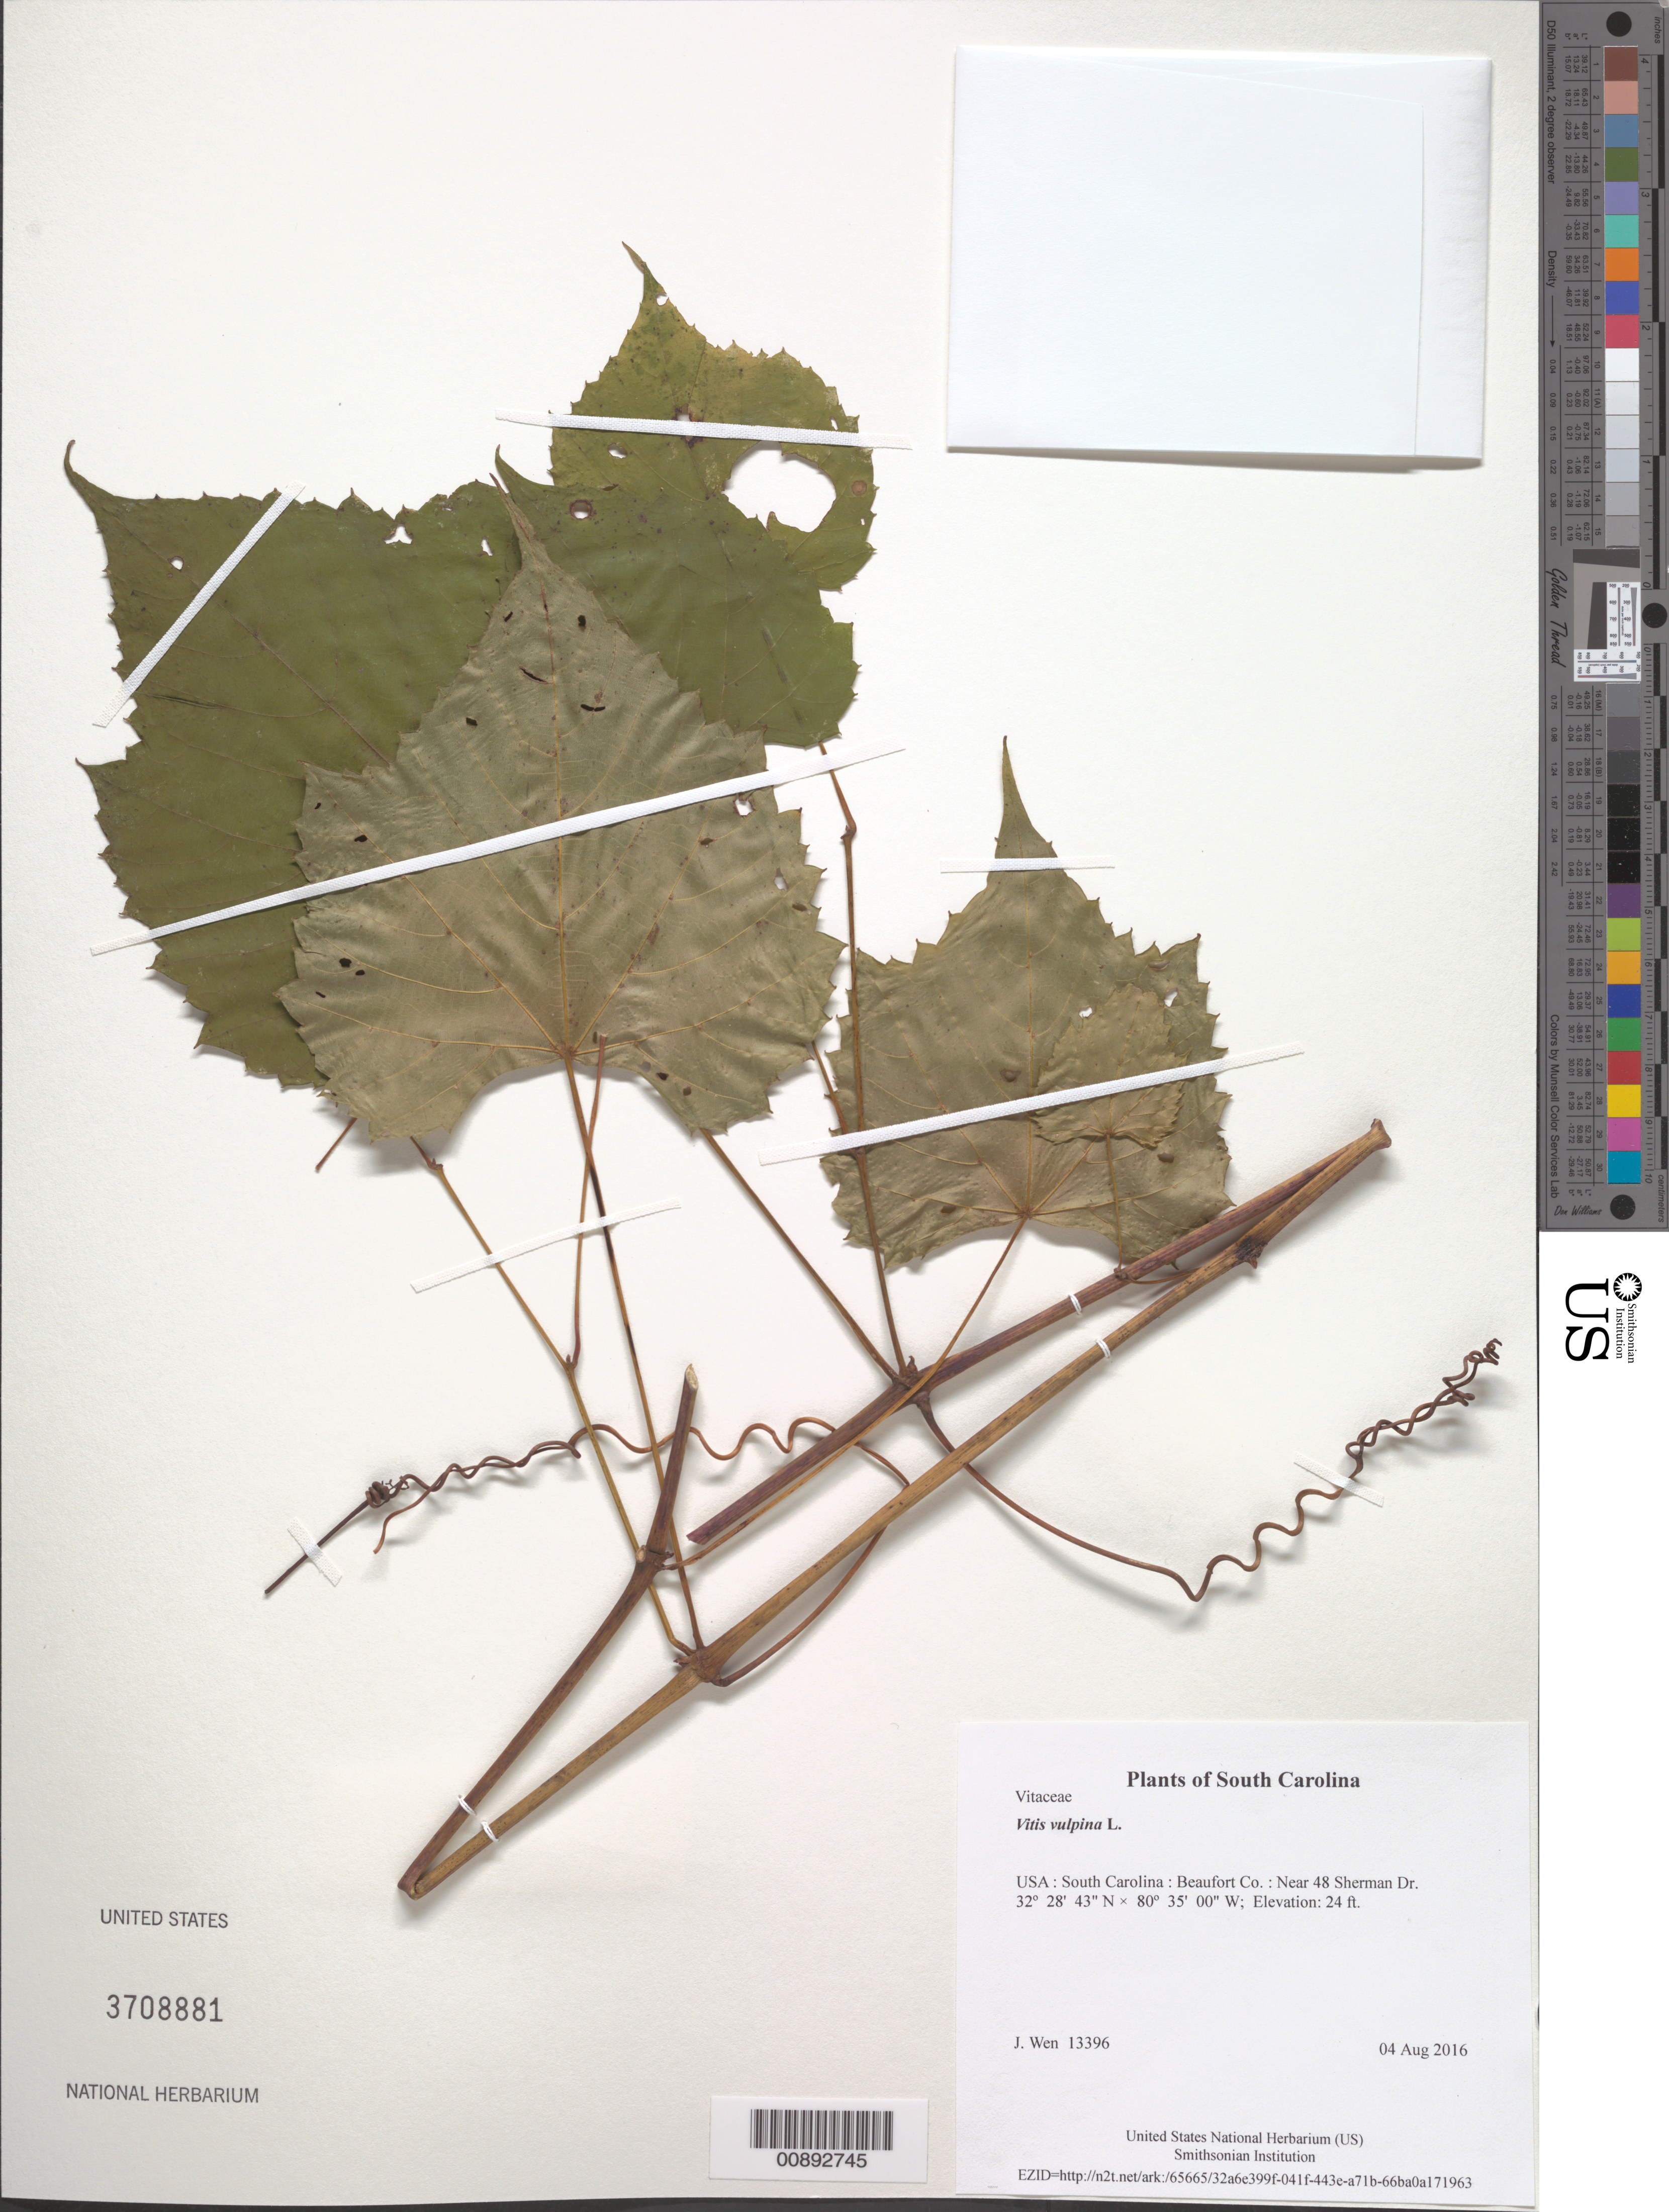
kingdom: Plantae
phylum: Tracheophyta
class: Magnoliopsida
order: Vitales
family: Vitaceae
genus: Vitis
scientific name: Vitis vulpina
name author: L.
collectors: J. Wen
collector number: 13396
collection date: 2016-08-04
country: United States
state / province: South Carolina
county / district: Beaufort Co.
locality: Near 48 Sherman Dr.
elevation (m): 7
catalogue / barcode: US 3708881